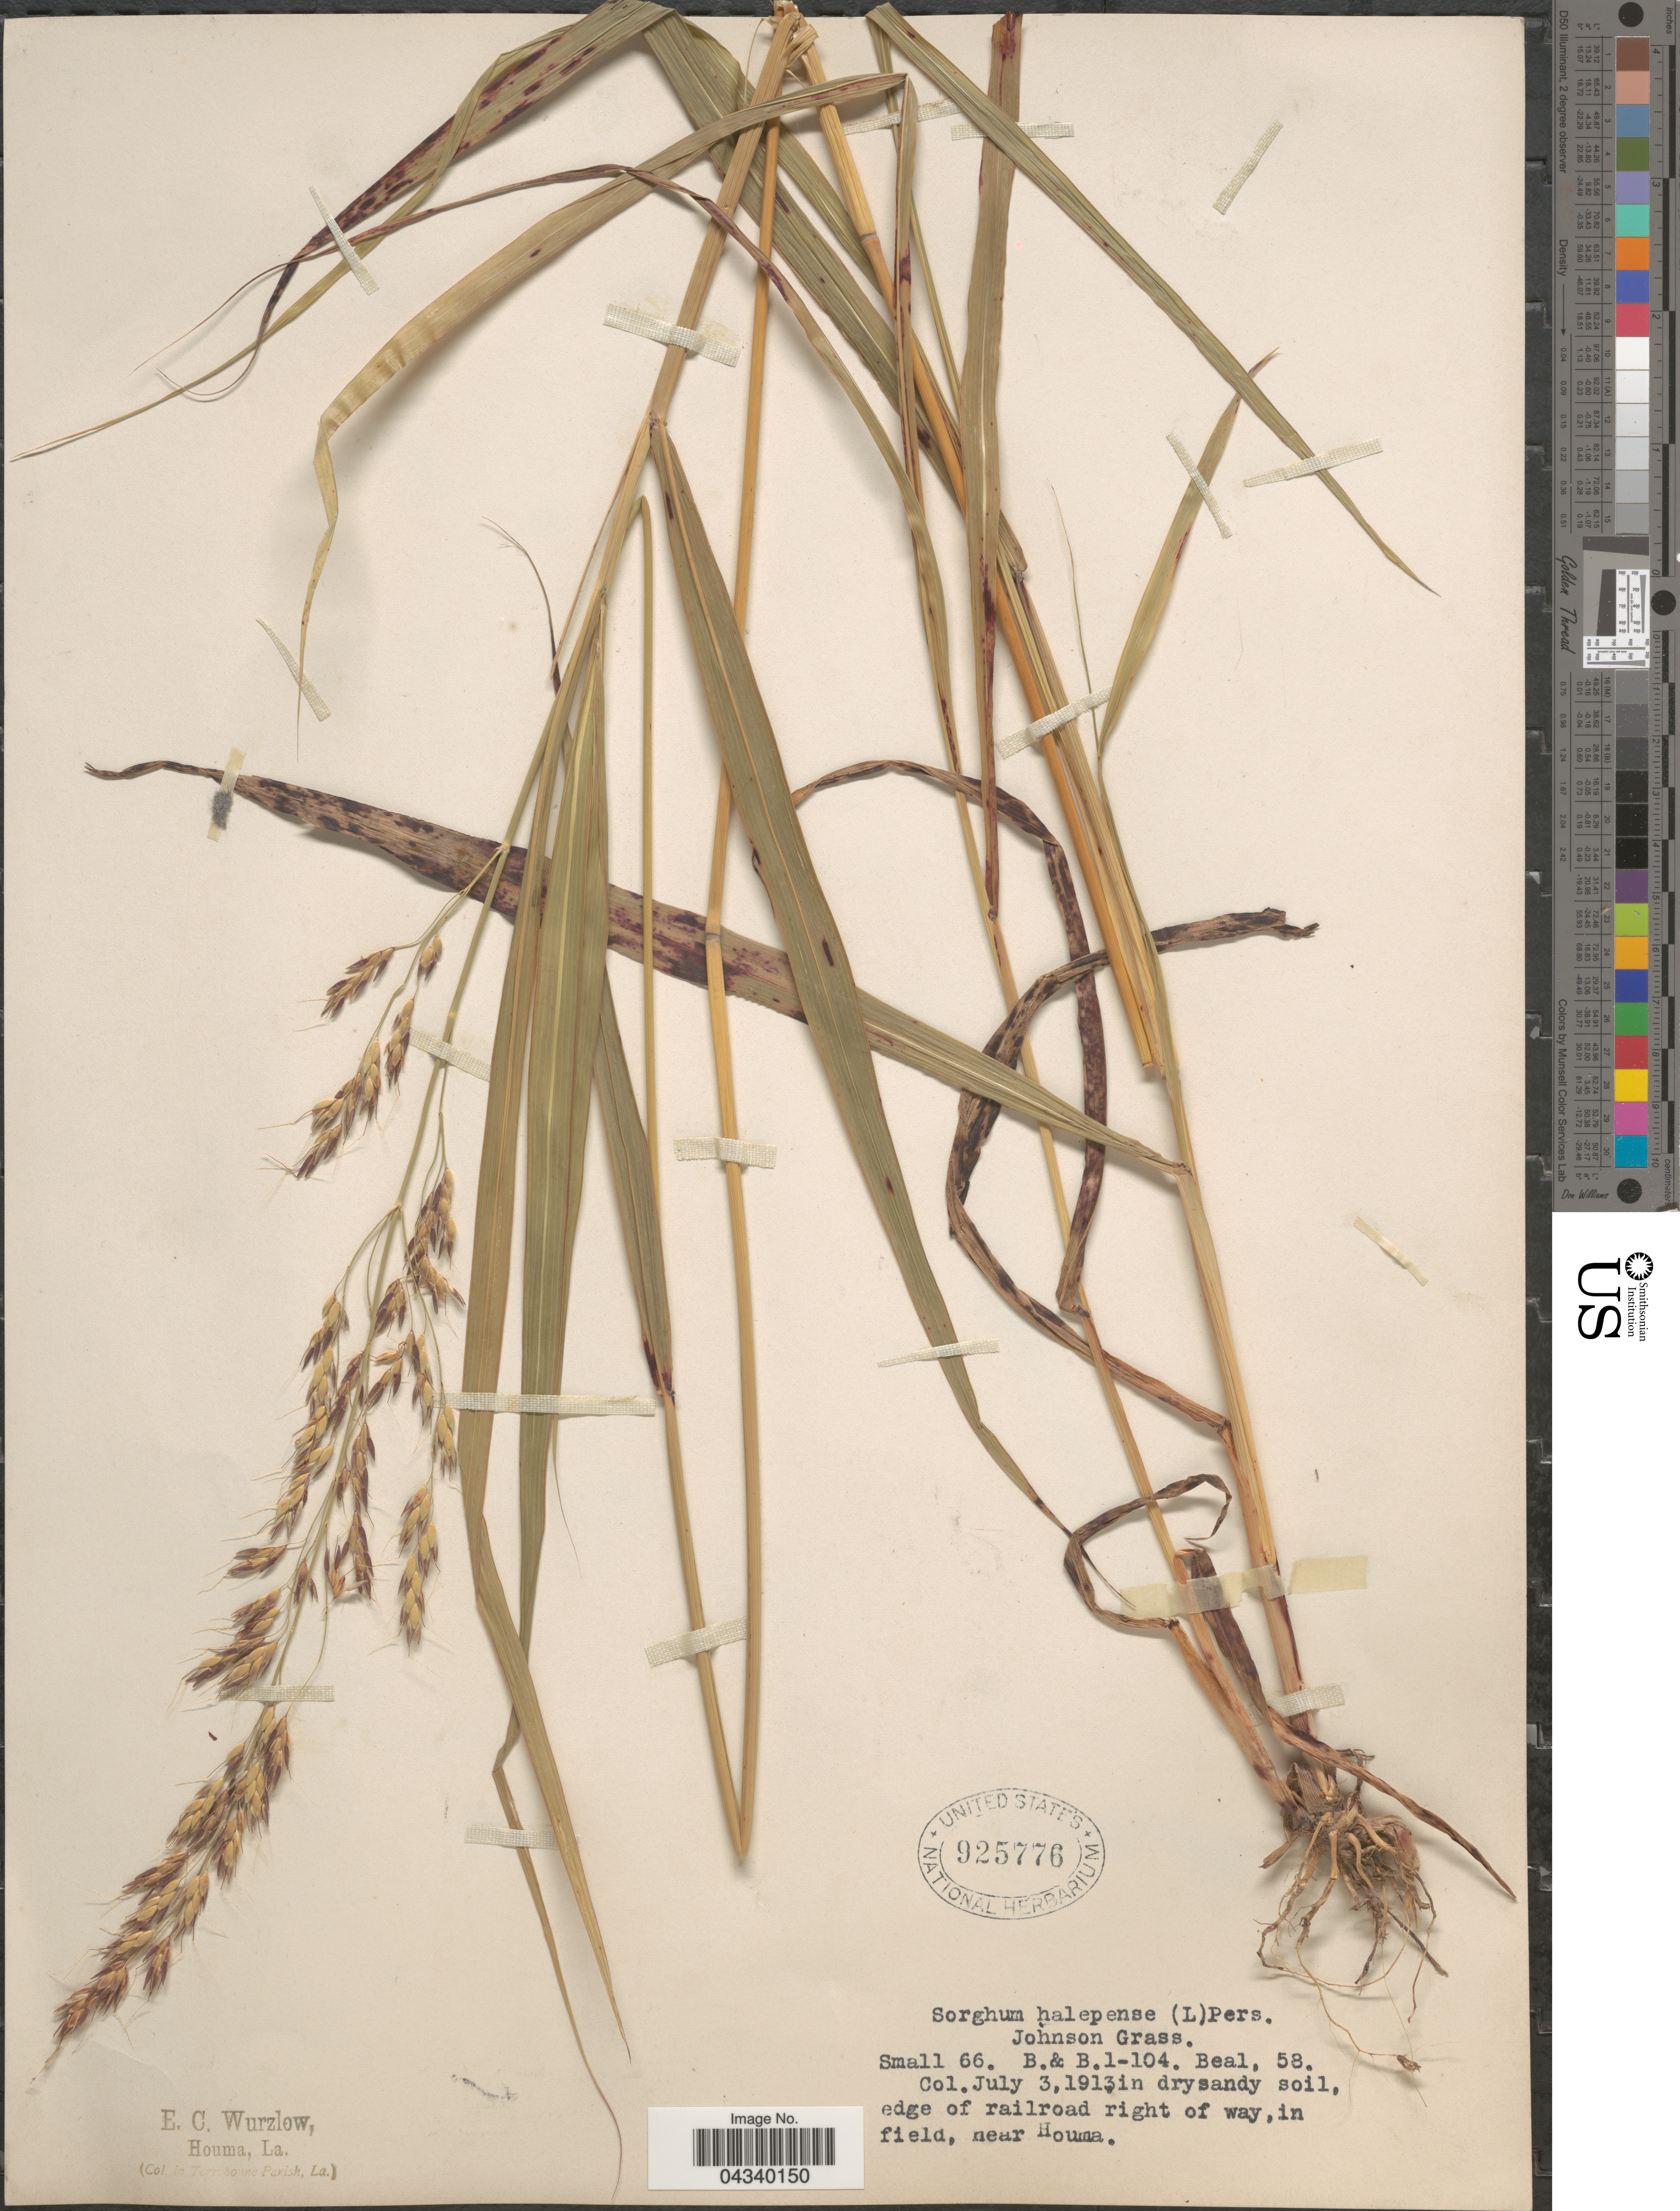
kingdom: Plantae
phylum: Tracheophyta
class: Liliopsida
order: Poales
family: Poaceae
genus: Sorghum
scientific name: Sorghum halepense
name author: (L.) Pers.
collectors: E. Wurzlow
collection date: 1913-07-03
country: United States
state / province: Louisiana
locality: Edge of railroad right of way, in field, near Houma.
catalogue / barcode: US 925776